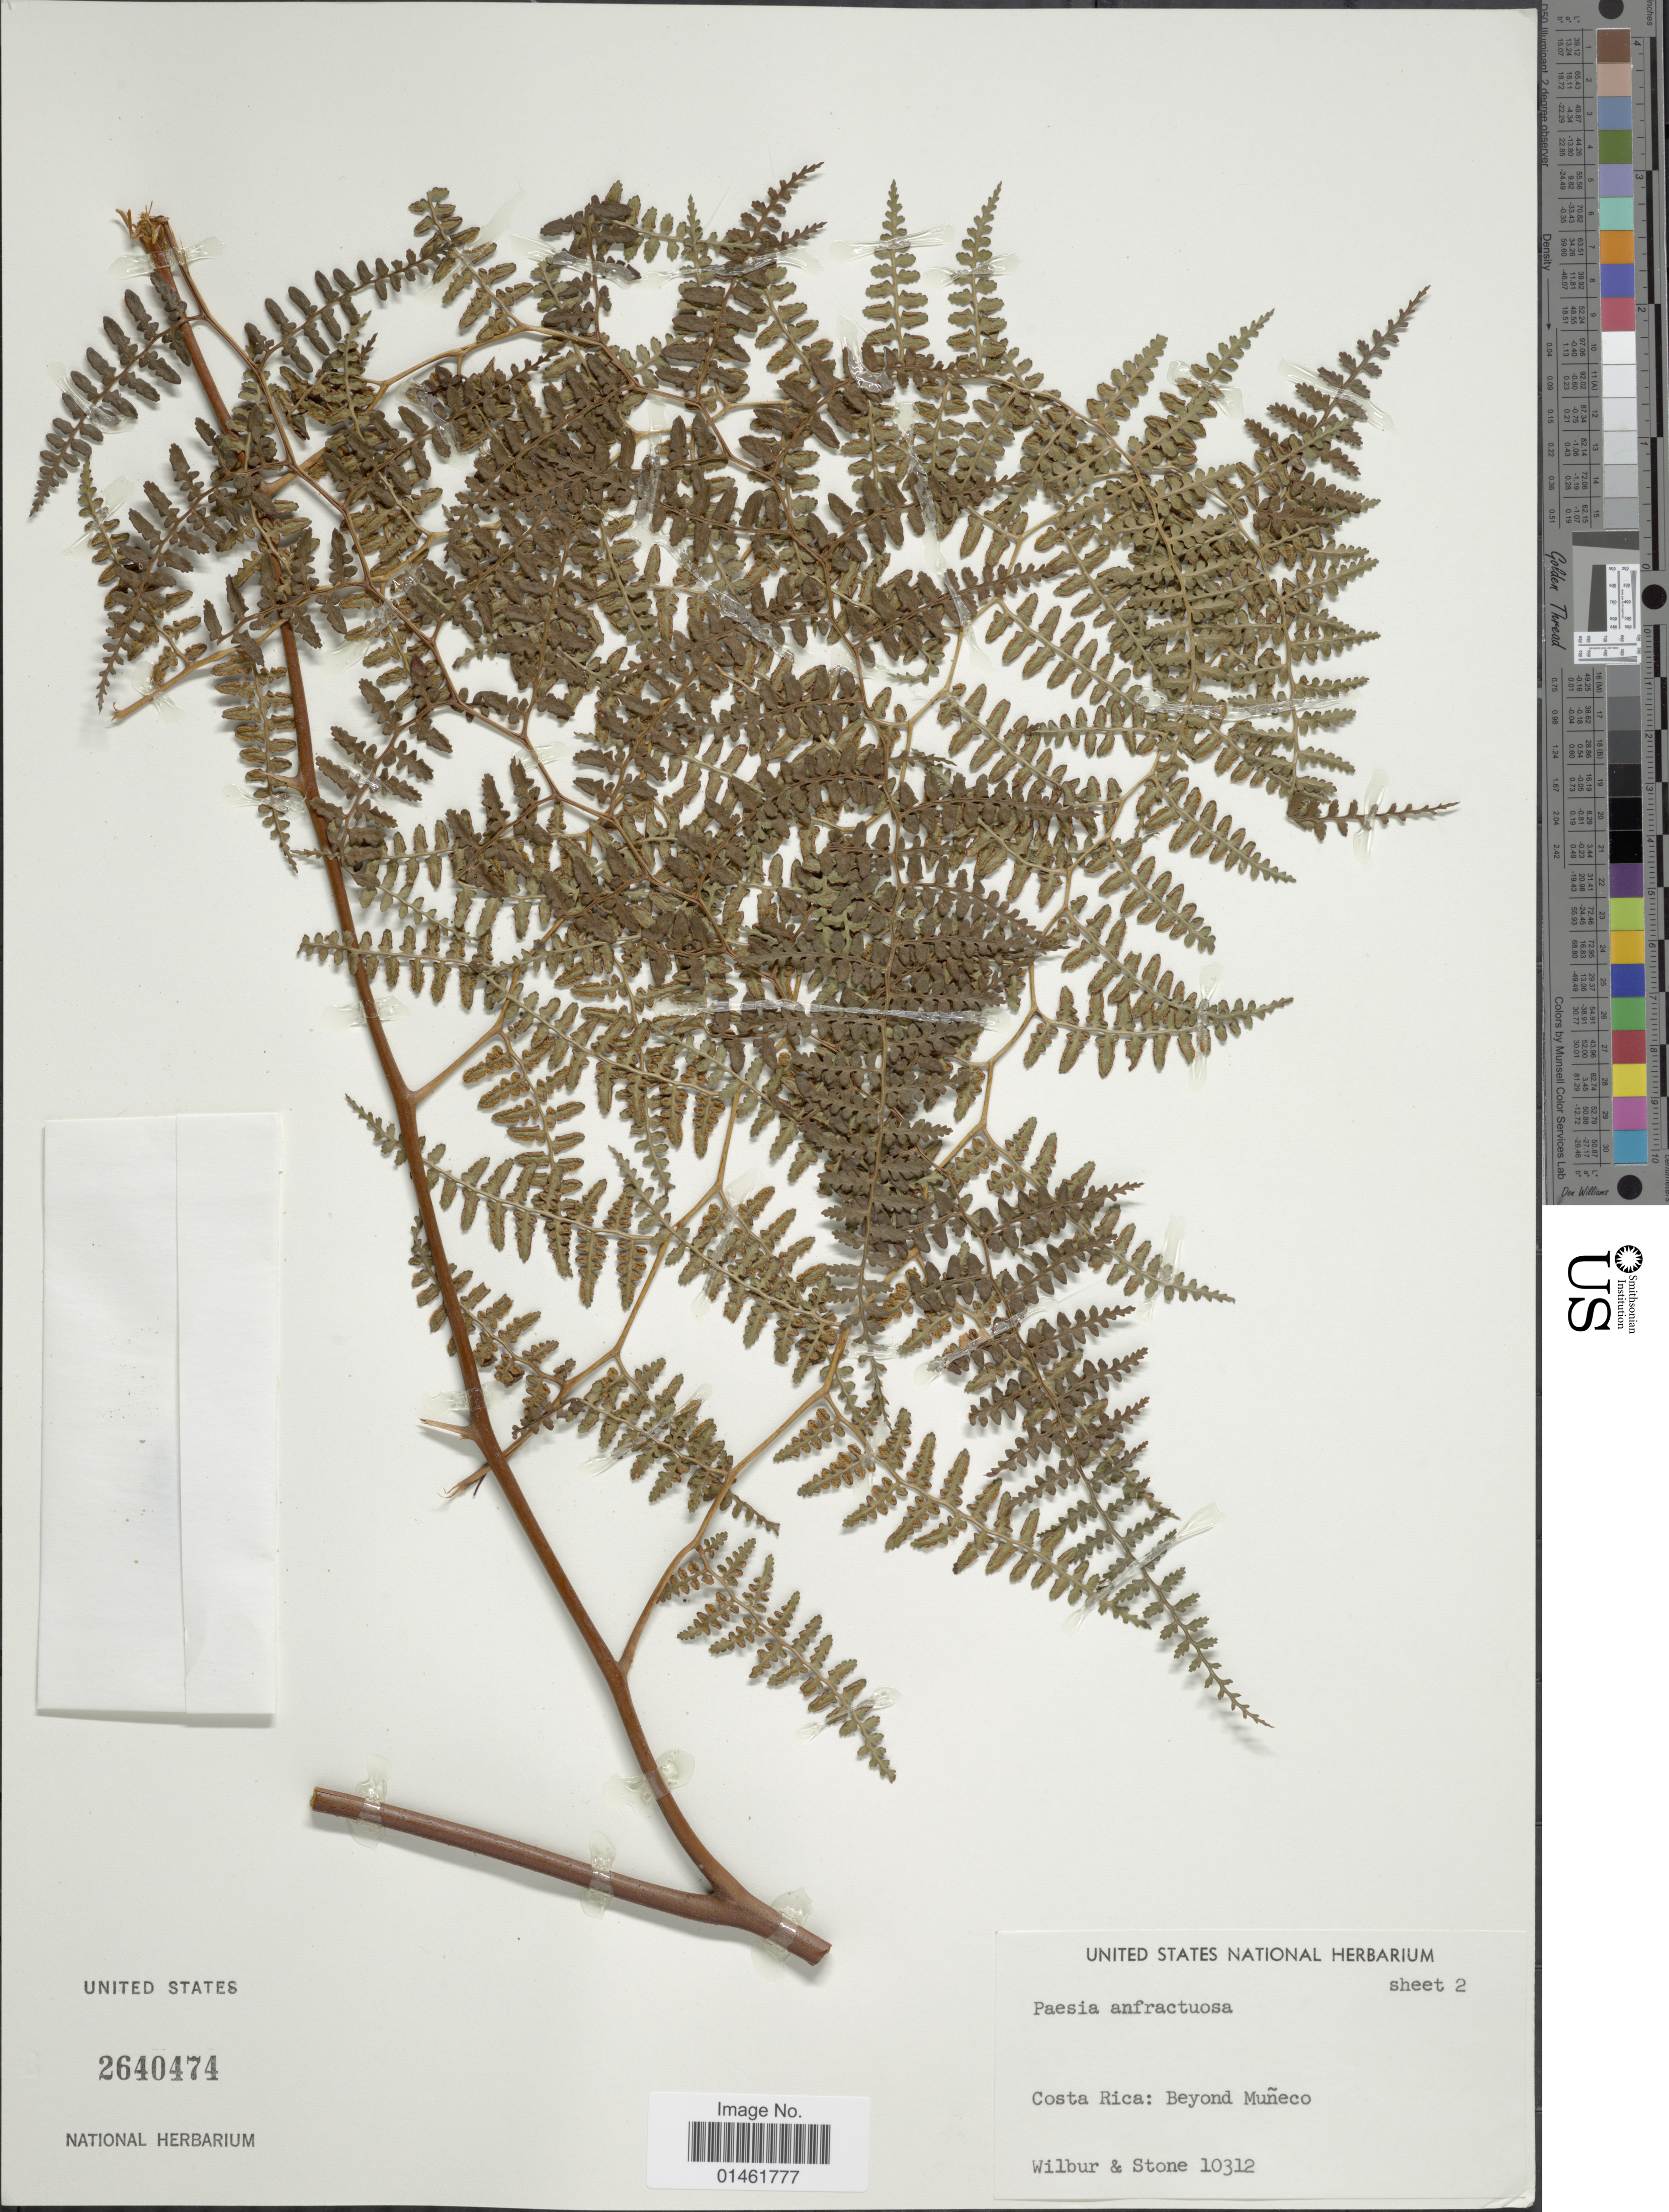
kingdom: Plantae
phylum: Tracheophyta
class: Polypodiopsida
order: Polypodiales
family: Dennstaedtiaceae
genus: Paesia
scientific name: Paesia anfractuosa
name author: (Christ) C. Chr.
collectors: Wilbur & -. Stone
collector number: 10312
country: Costa Rica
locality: Beyond Muneco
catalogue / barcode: US 2640474